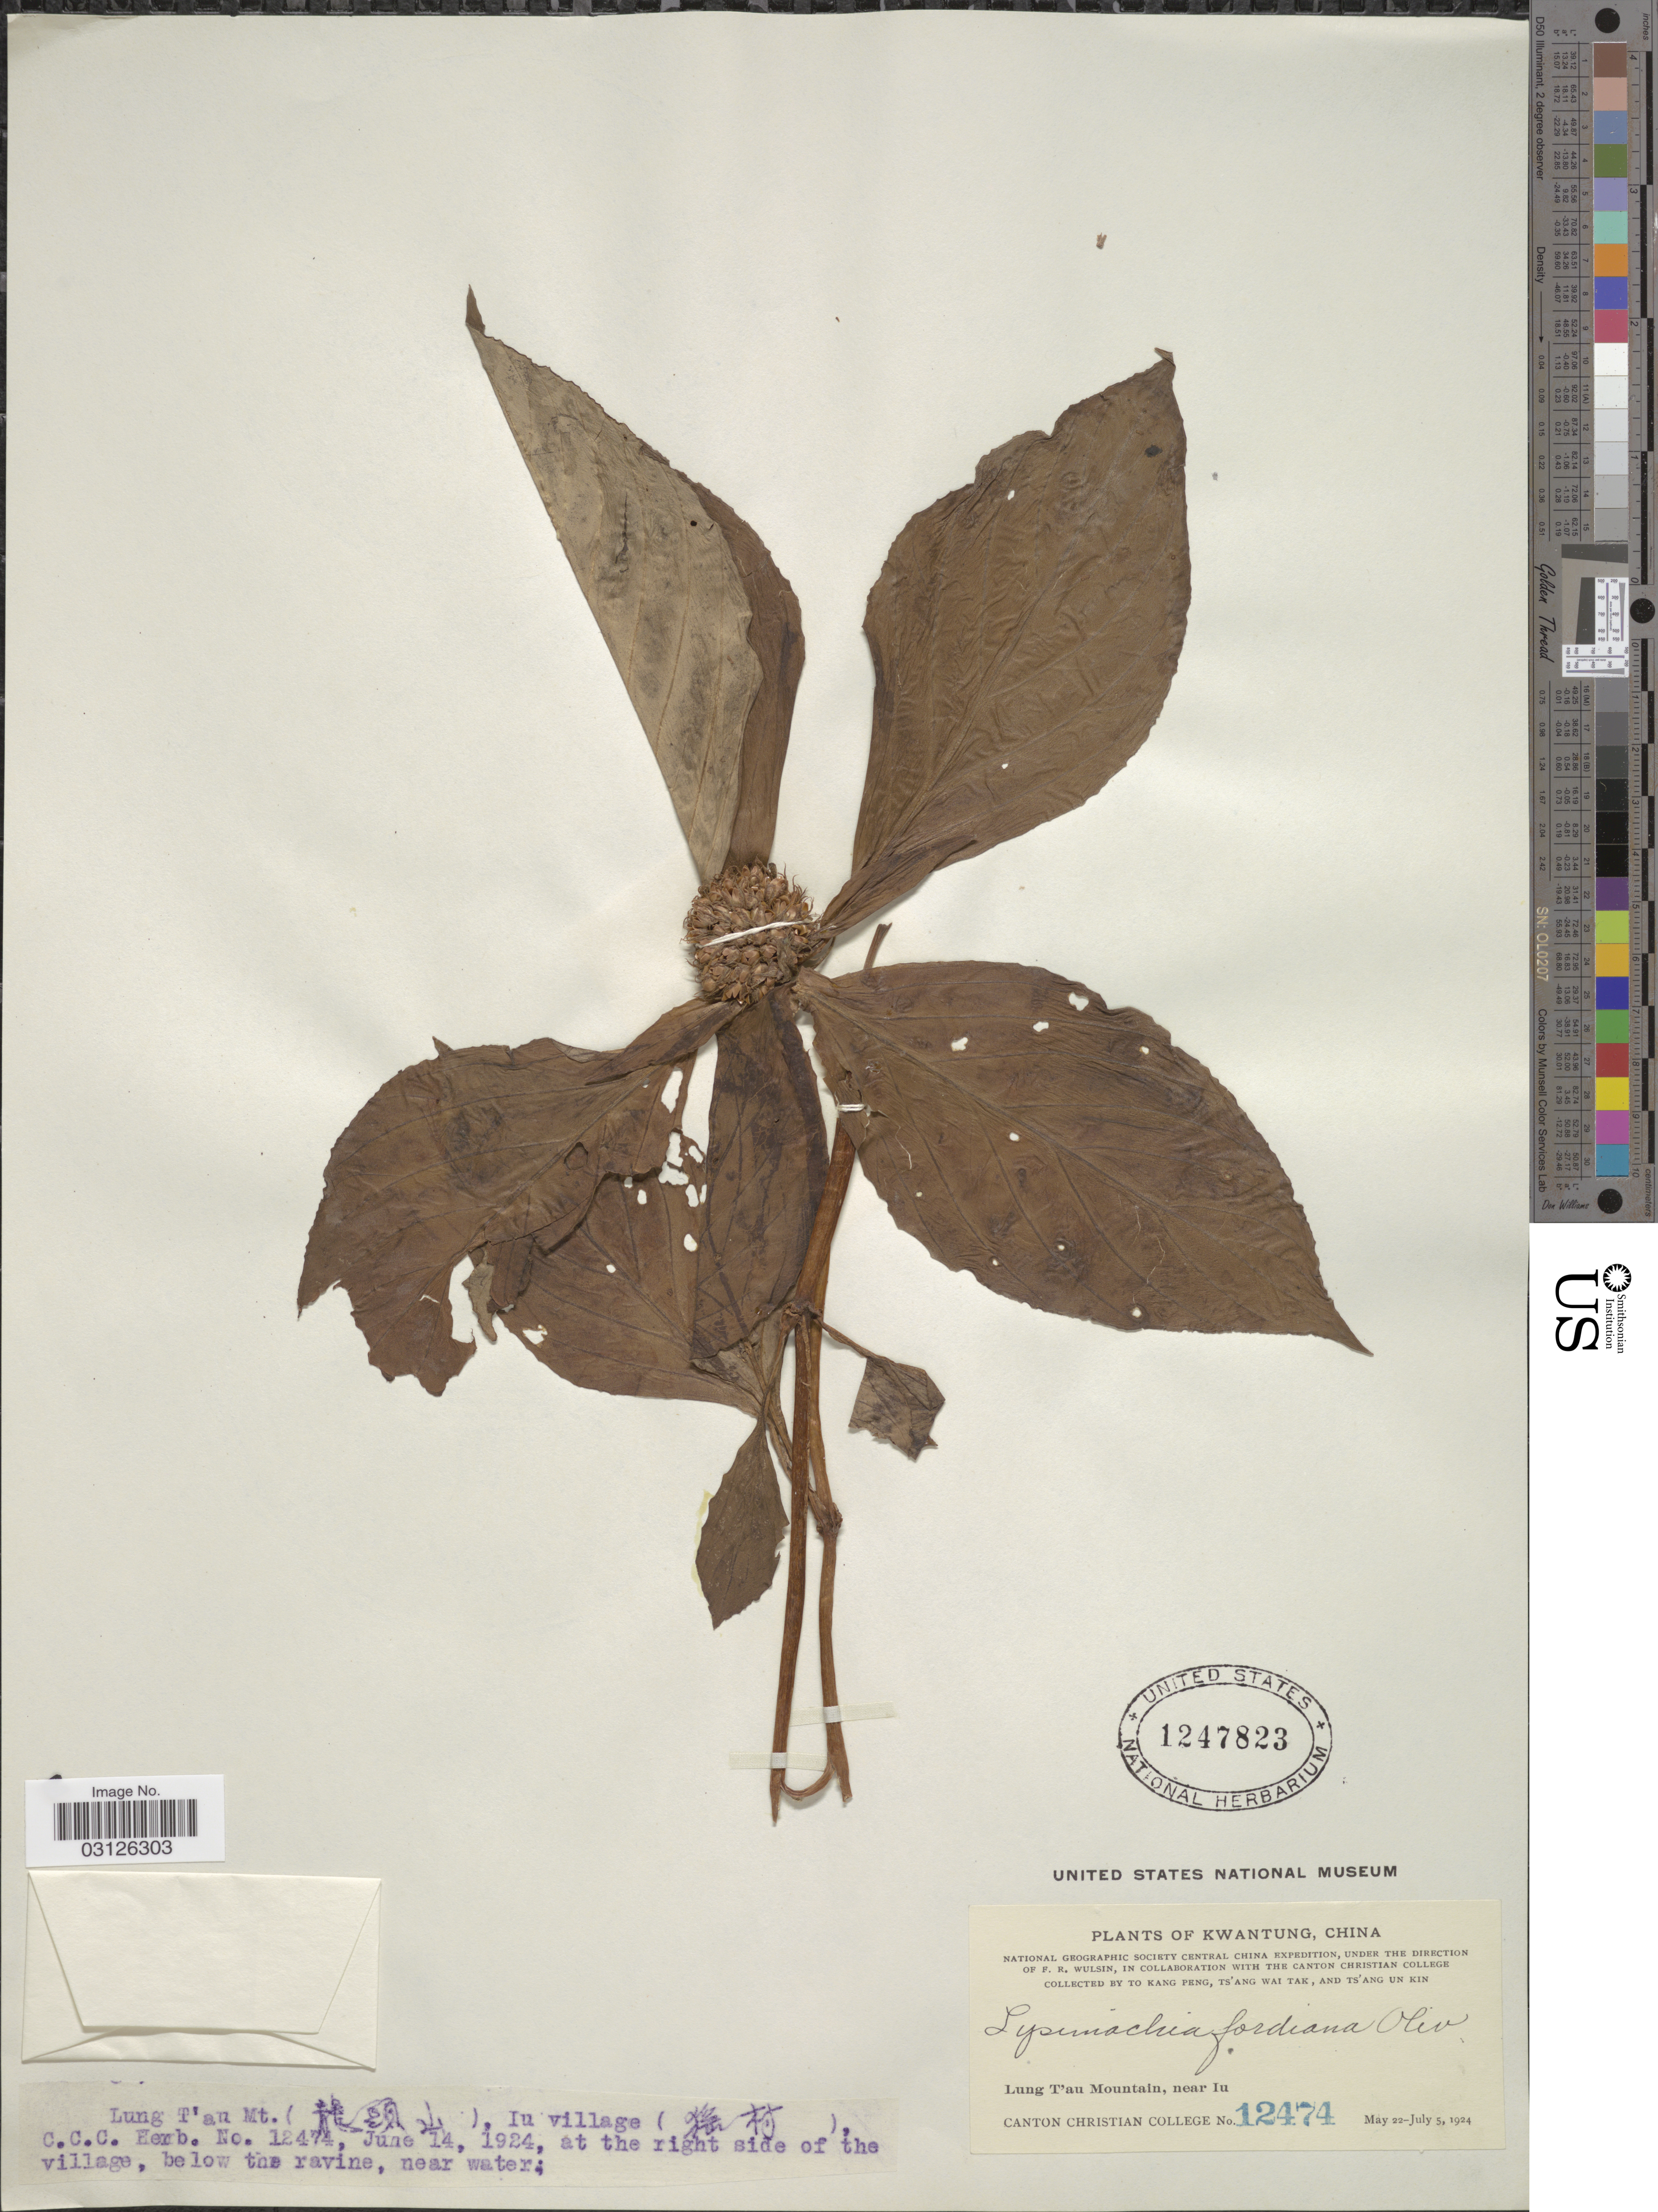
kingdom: Plantae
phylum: Tracheophyta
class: Magnoliopsida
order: Ericales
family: Primulaceae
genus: Lysimachia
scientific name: Lysimachia fordiana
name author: Oliv.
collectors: T. K. Peng, W. T. Tsang & Ts' Ang Un Kin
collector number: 12474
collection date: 1924-06-14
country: China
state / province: Guangdong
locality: Kwangtung. Lung T'au Mountain, near Iu.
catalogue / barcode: US 1247823